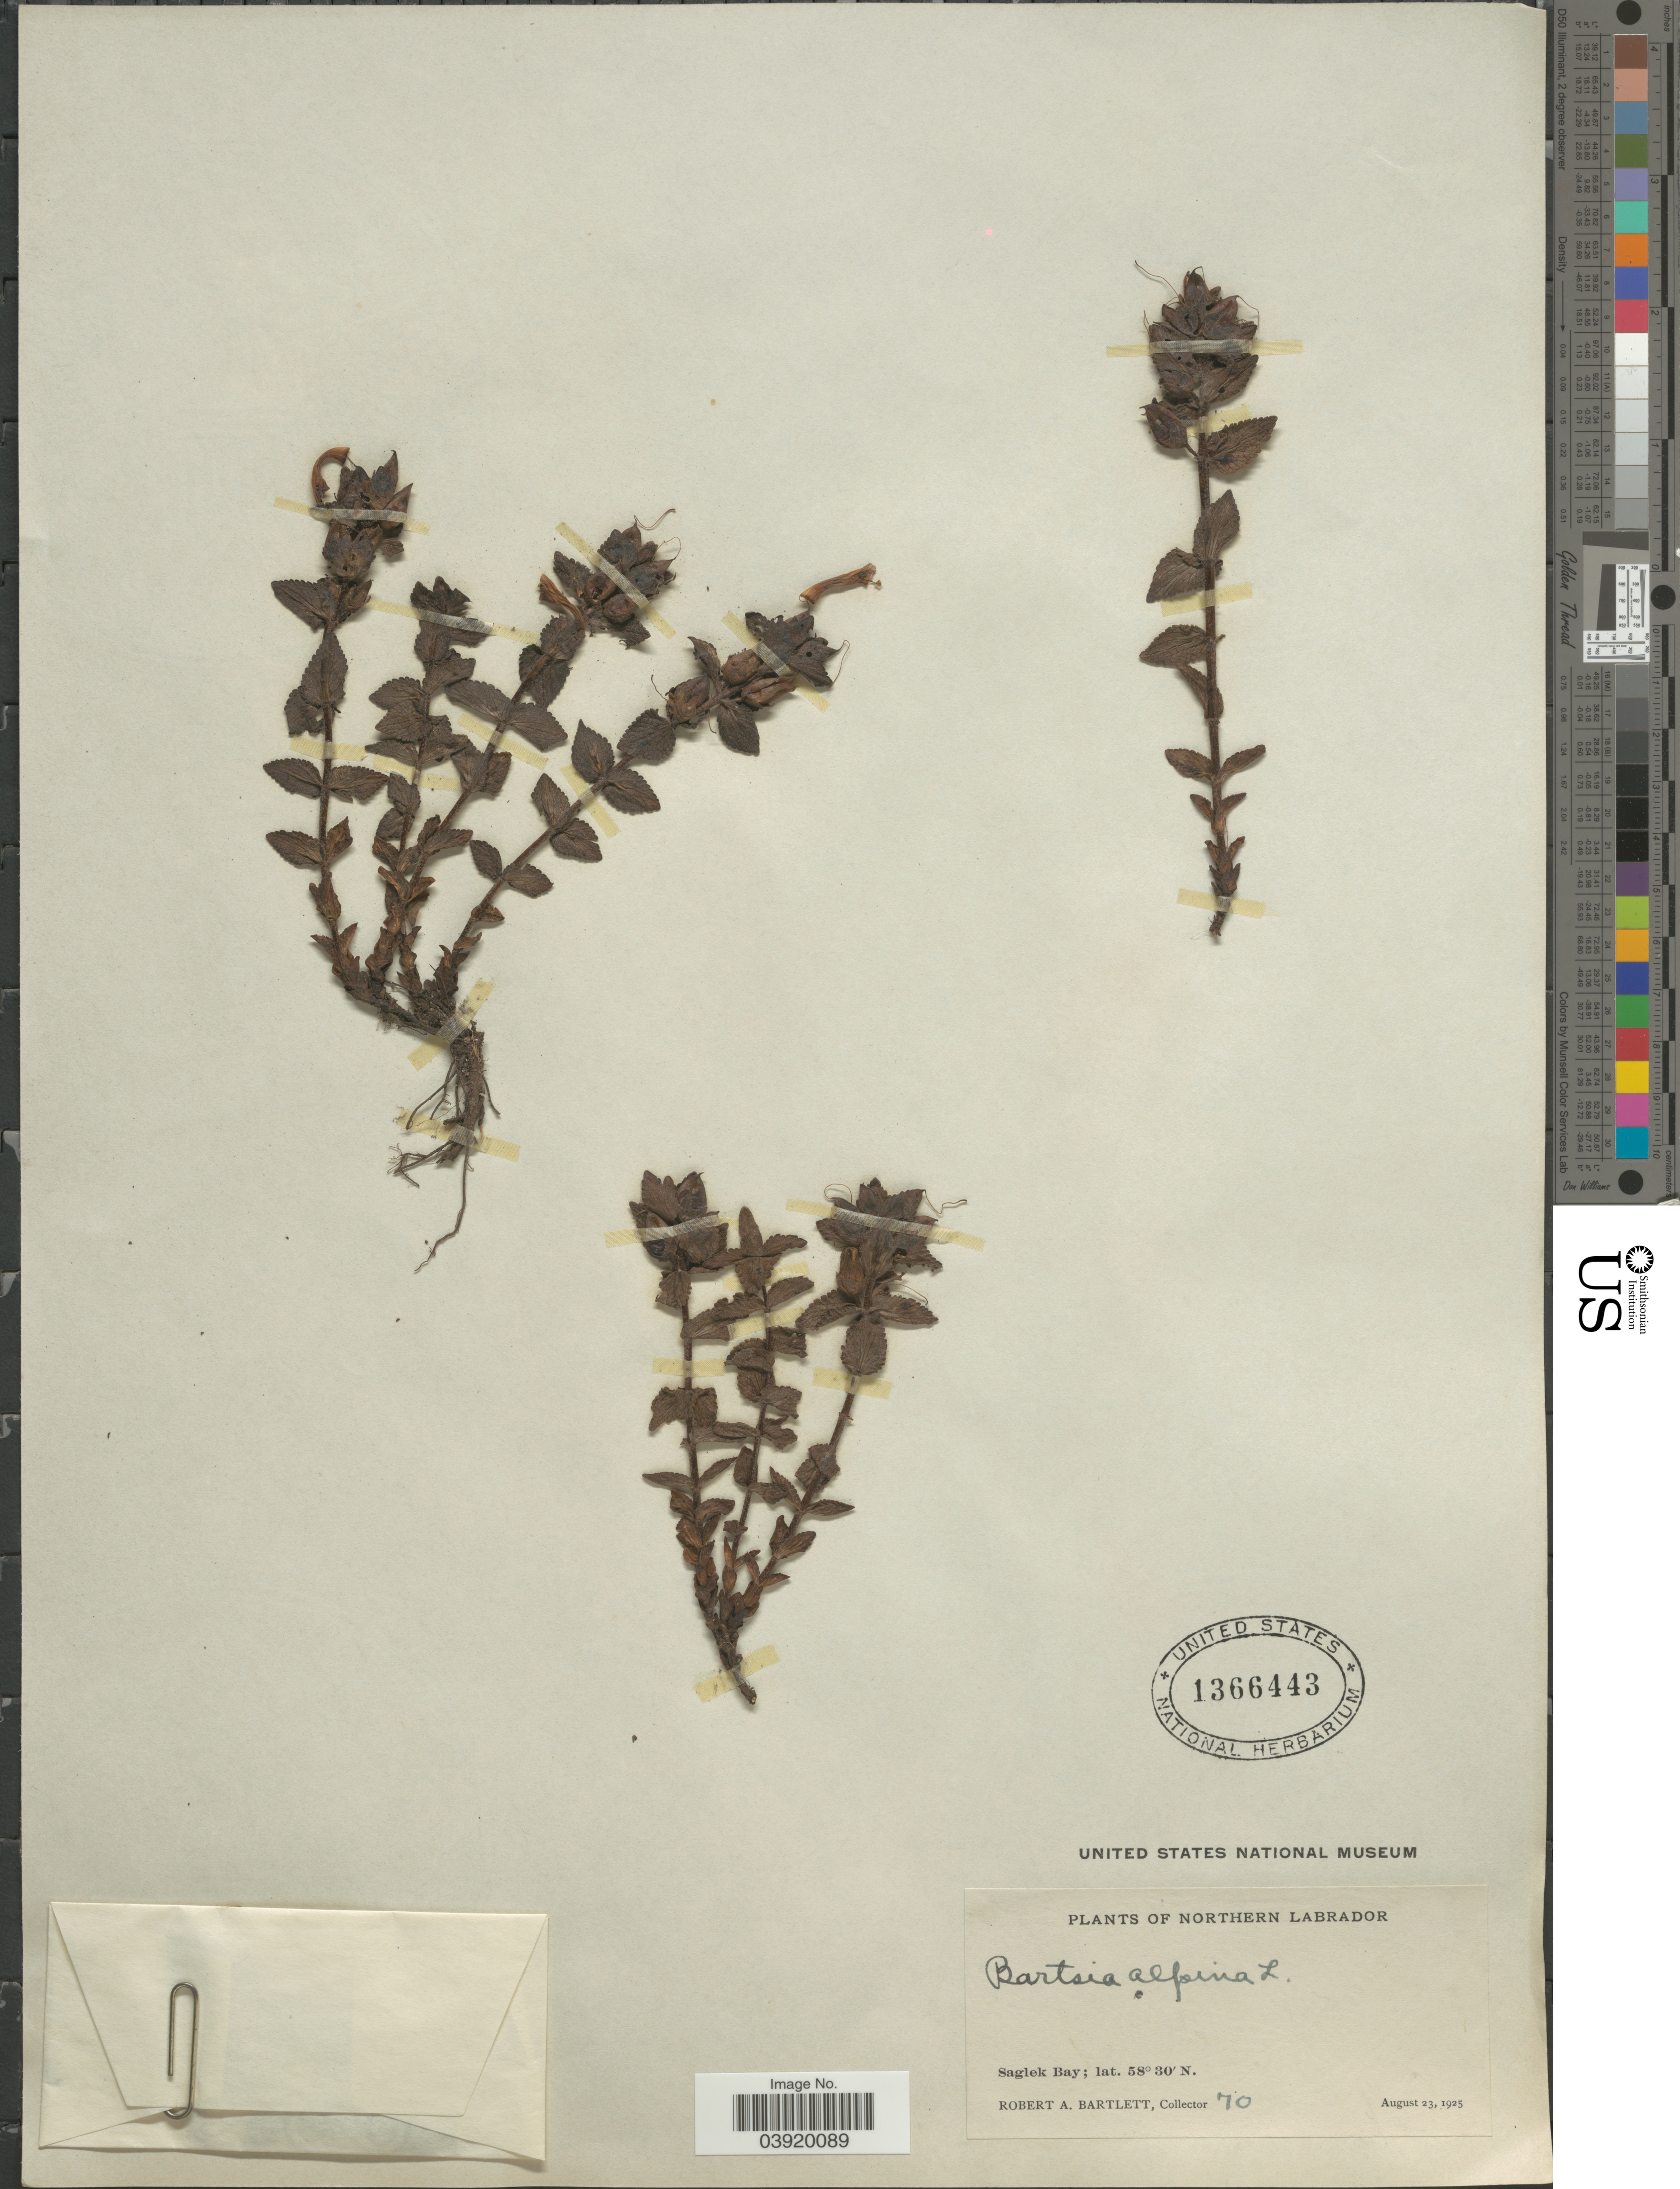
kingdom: Plantae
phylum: Tracheophyta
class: Magnoliopsida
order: Lamiales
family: Orobanchaceae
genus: Bartsia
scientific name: Bartsia alpina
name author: L.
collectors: R. A. Bartlett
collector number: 70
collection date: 1925-08-23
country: Canada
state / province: Newfoundland and Labrador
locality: Northern Labrador. Saglek Bay.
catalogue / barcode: US 1366443